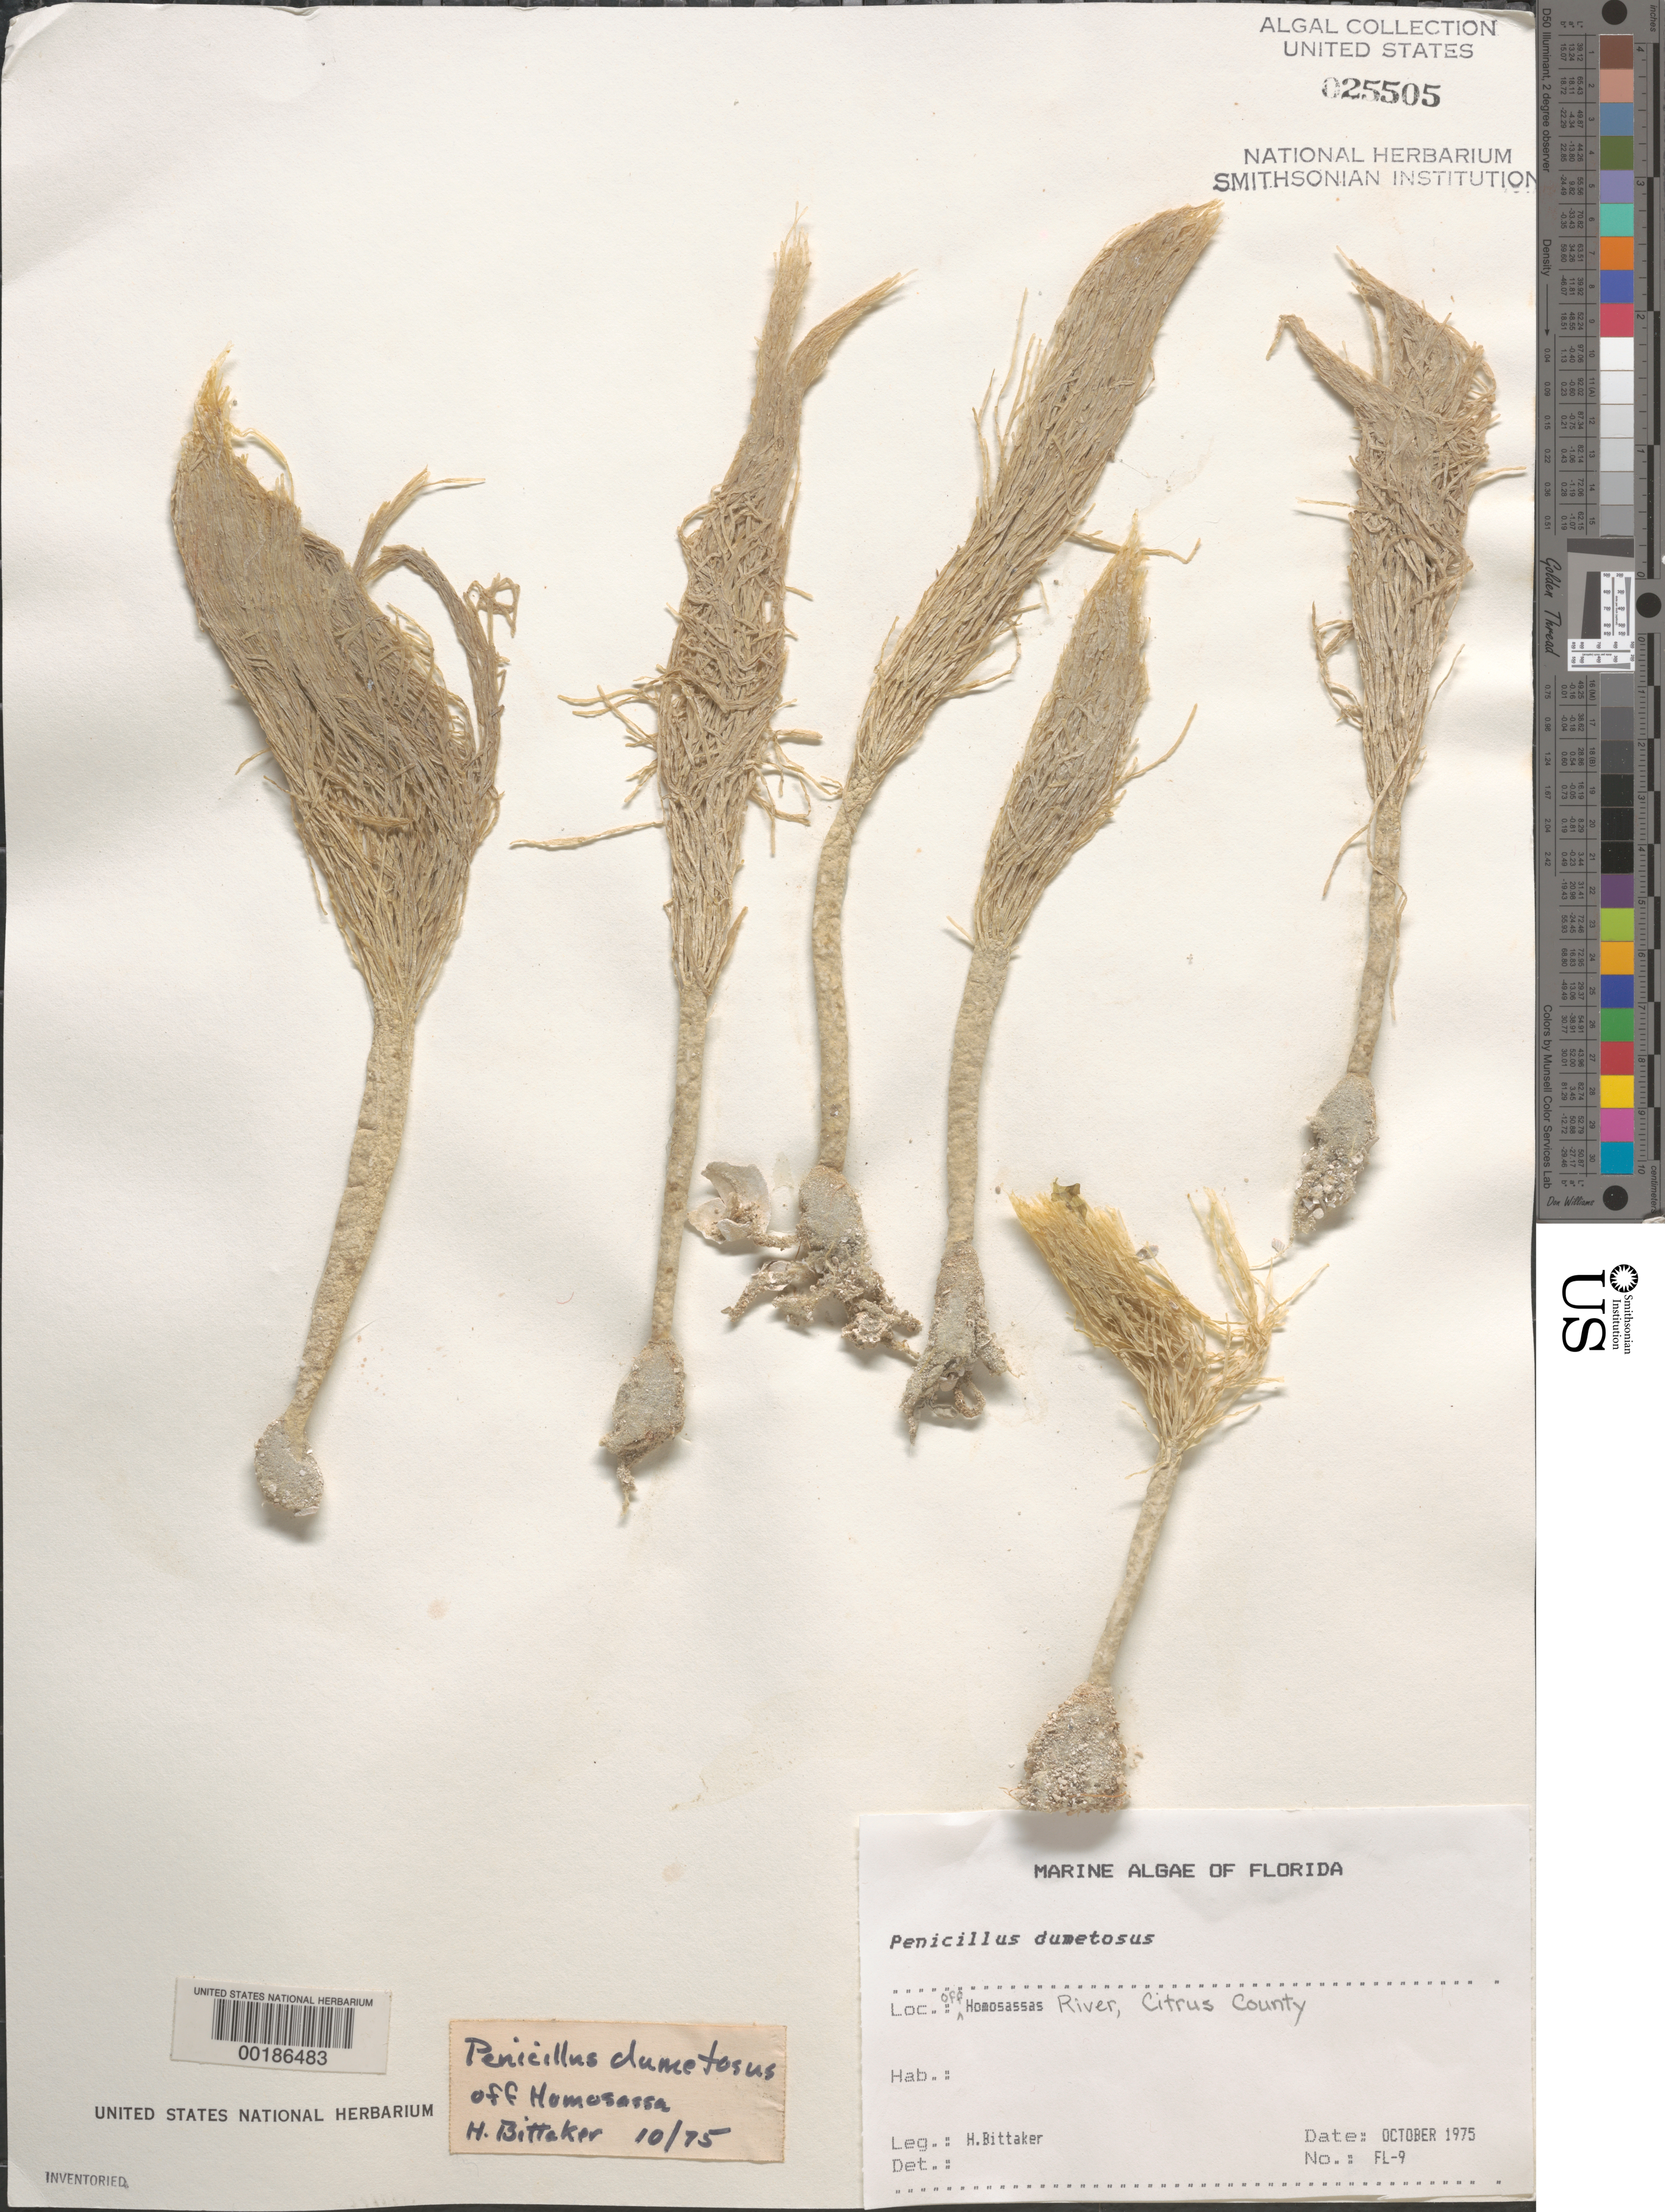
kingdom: Plantae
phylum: Chlorophyta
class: Ulvophyceae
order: Bryopsidales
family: Udoteaceae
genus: Penicillus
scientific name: Penicillus dumetosus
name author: (J.V.Lamouroux) Blainville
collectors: H. Bittaker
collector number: FL-9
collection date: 1975-10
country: United States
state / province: Florida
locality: Off Homosassas River, Citrus County.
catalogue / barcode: US 25505